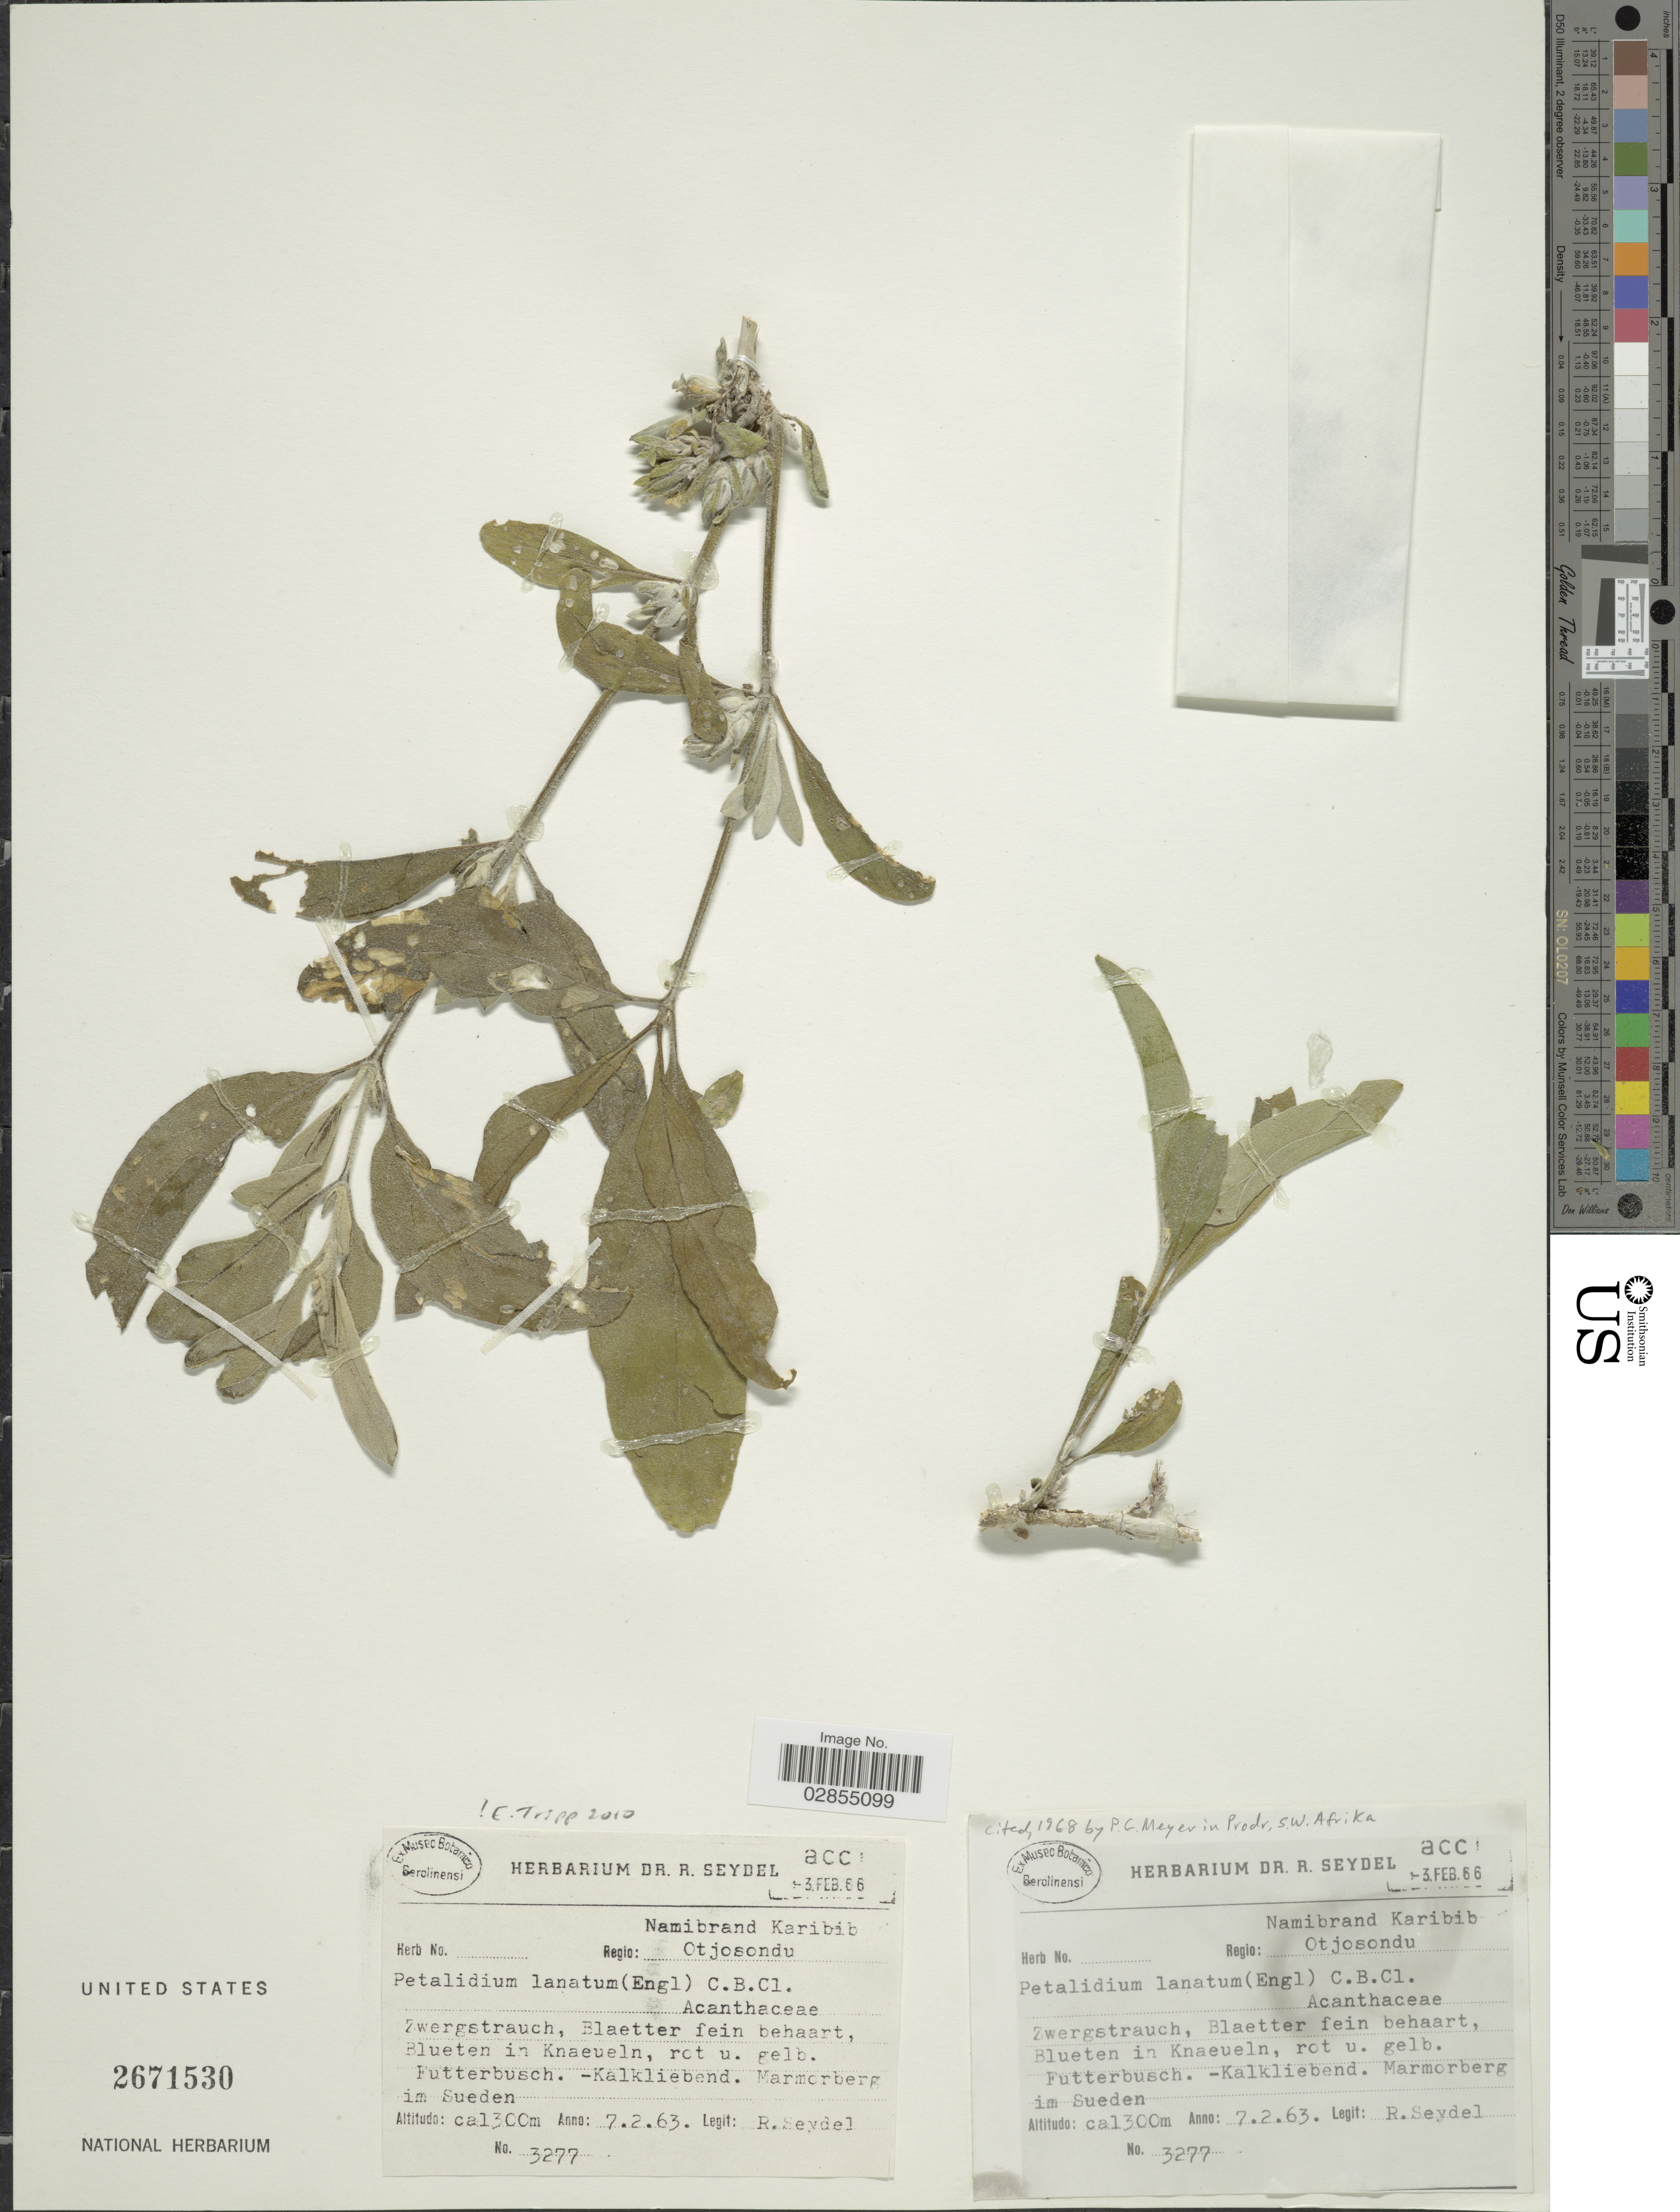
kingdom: Plantae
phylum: Tracheophyta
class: Magnoliopsida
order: Lamiales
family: Acanthaceae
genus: Petalidium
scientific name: Petalidium lanatum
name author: C.B. Clarke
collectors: R. Seydel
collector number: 3277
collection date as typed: Transcribed d/m/y: 7/2/63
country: Namibia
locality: Namibrand, Karibib, Regio Otjosondu, Kalkiebend, Marmorberg in Sueden.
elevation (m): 1300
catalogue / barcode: US 2671530